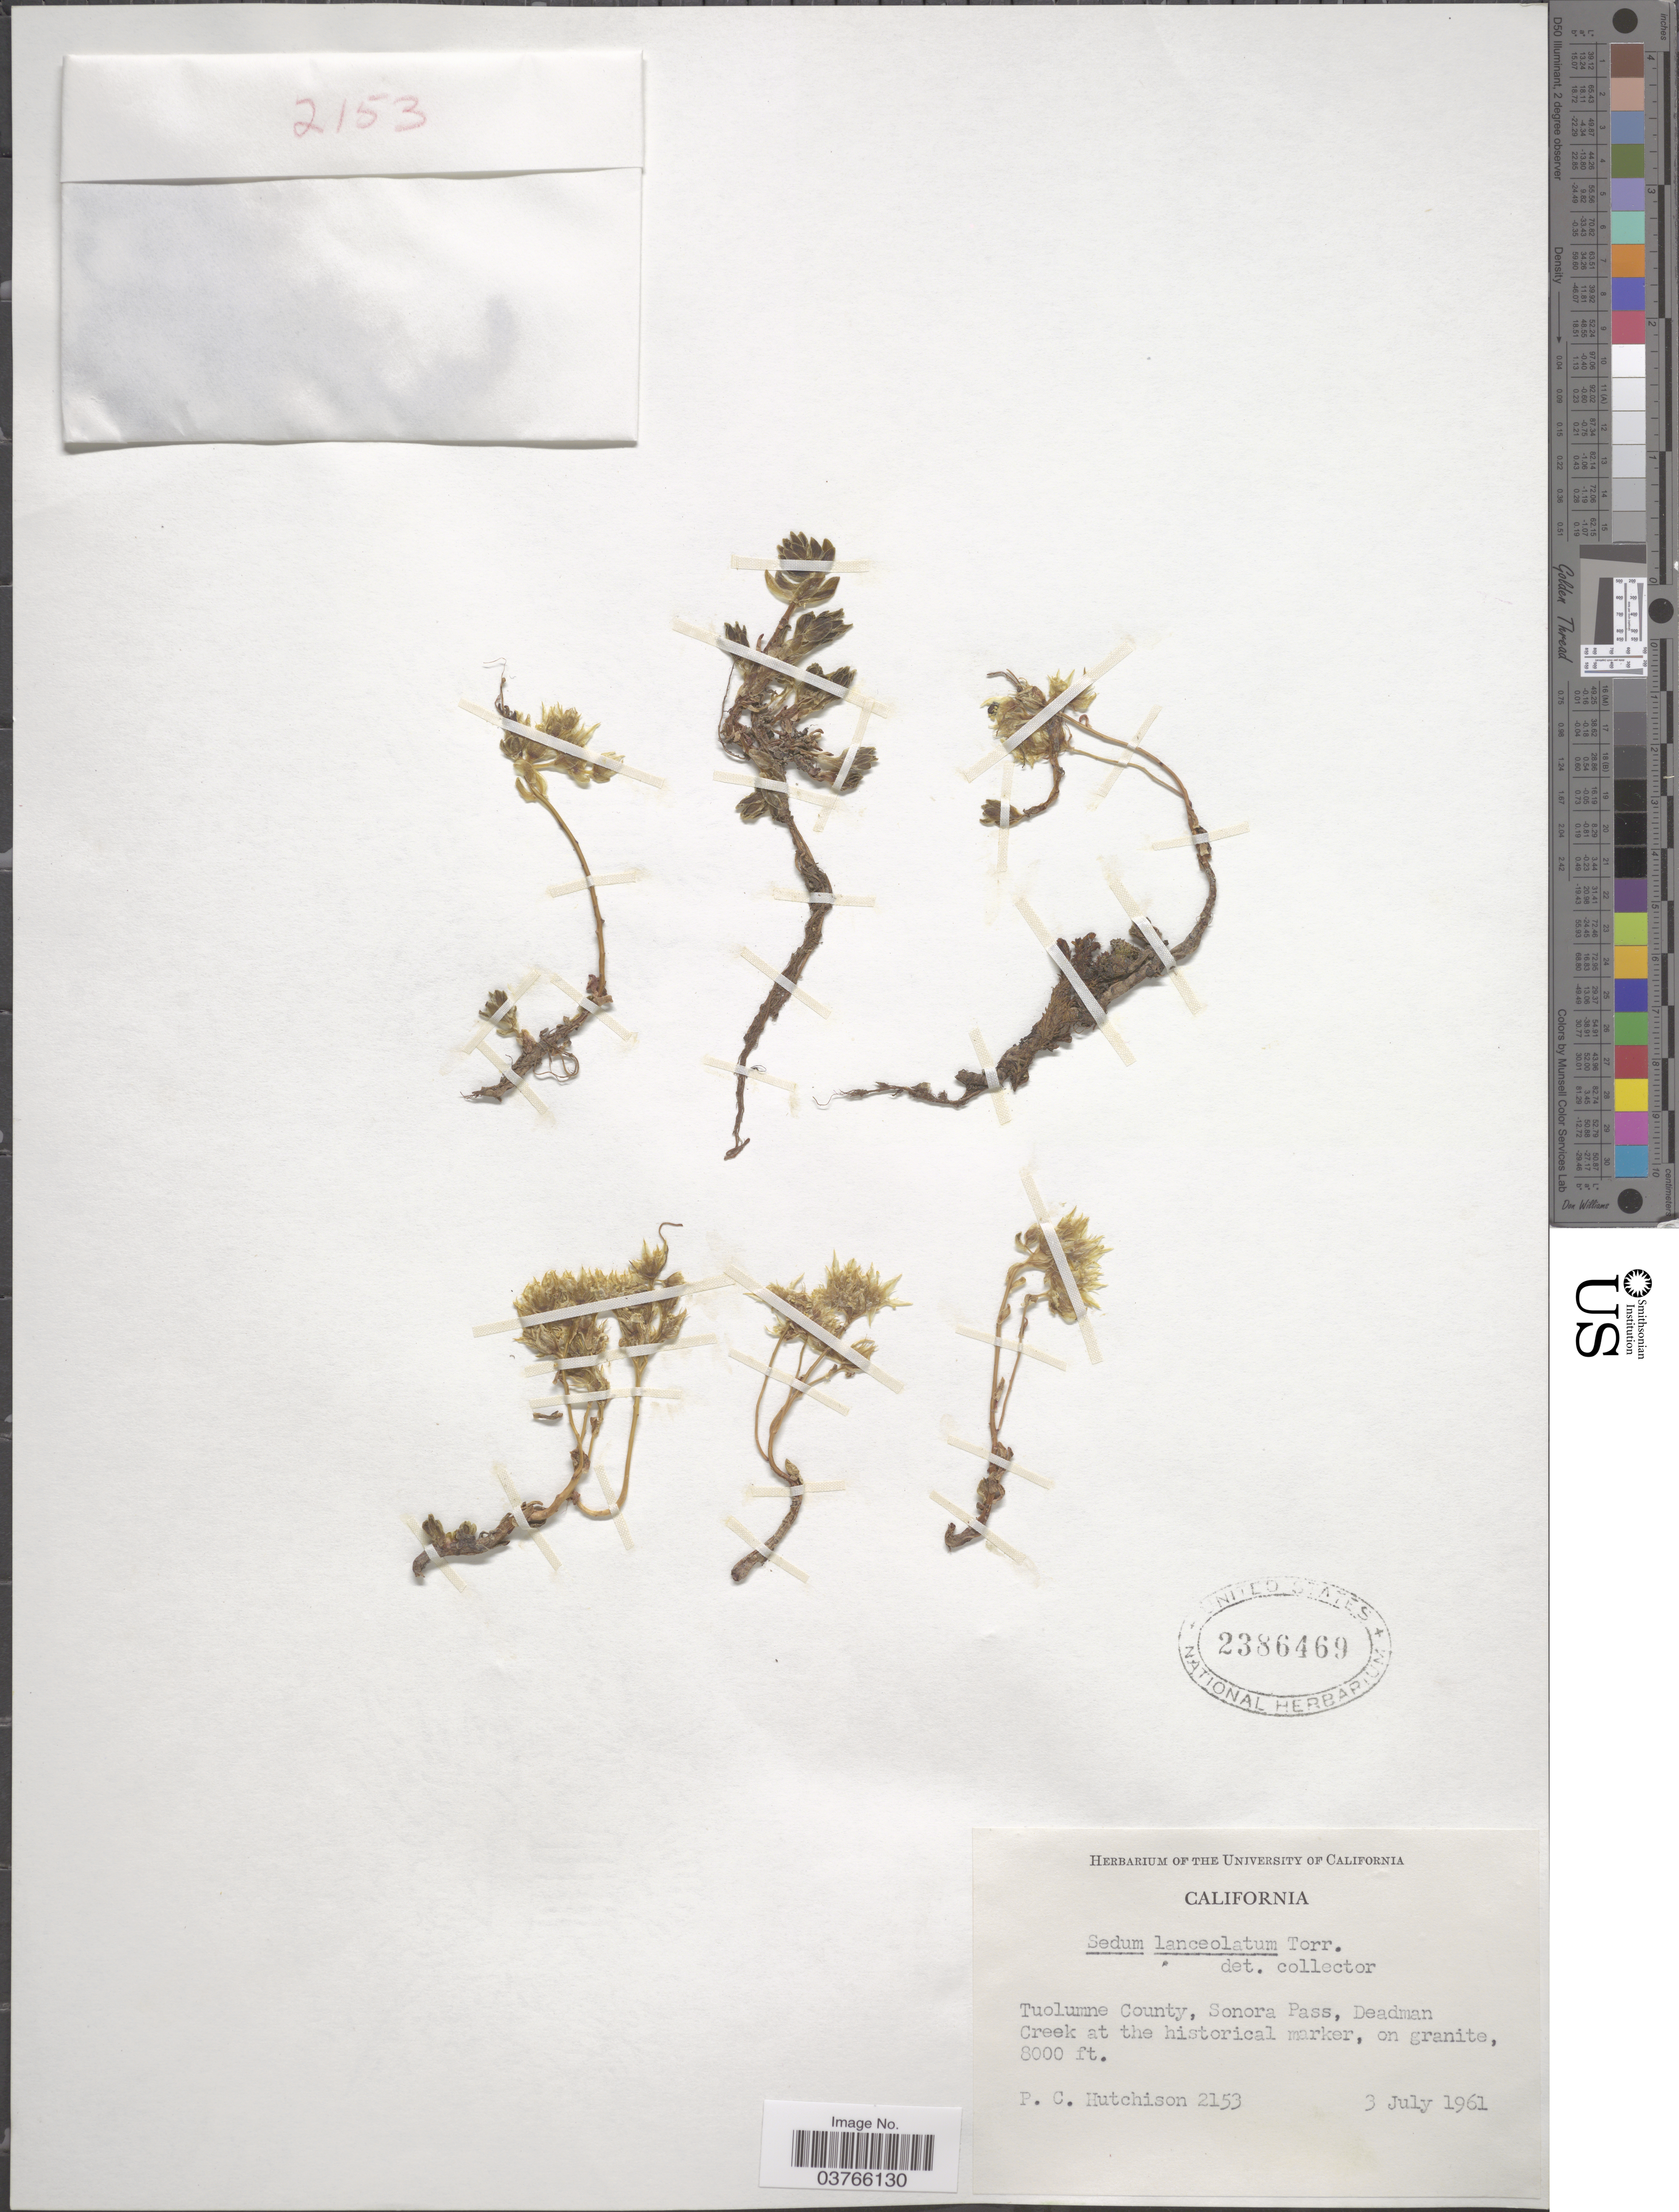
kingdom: Plantae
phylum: Tracheophyta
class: Magnoliopsida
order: Saxifragales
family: Crassulaceae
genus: Sedum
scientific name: Sedum lanceolatum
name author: Torr.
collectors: P. C. Hutchison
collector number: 2153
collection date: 1961-07-03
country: United States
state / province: California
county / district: Tuolumne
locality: Tuolumne County, Sonora Pass, Deadman Creek at the historical marker, on granite.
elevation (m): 2438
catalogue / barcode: US 2386469